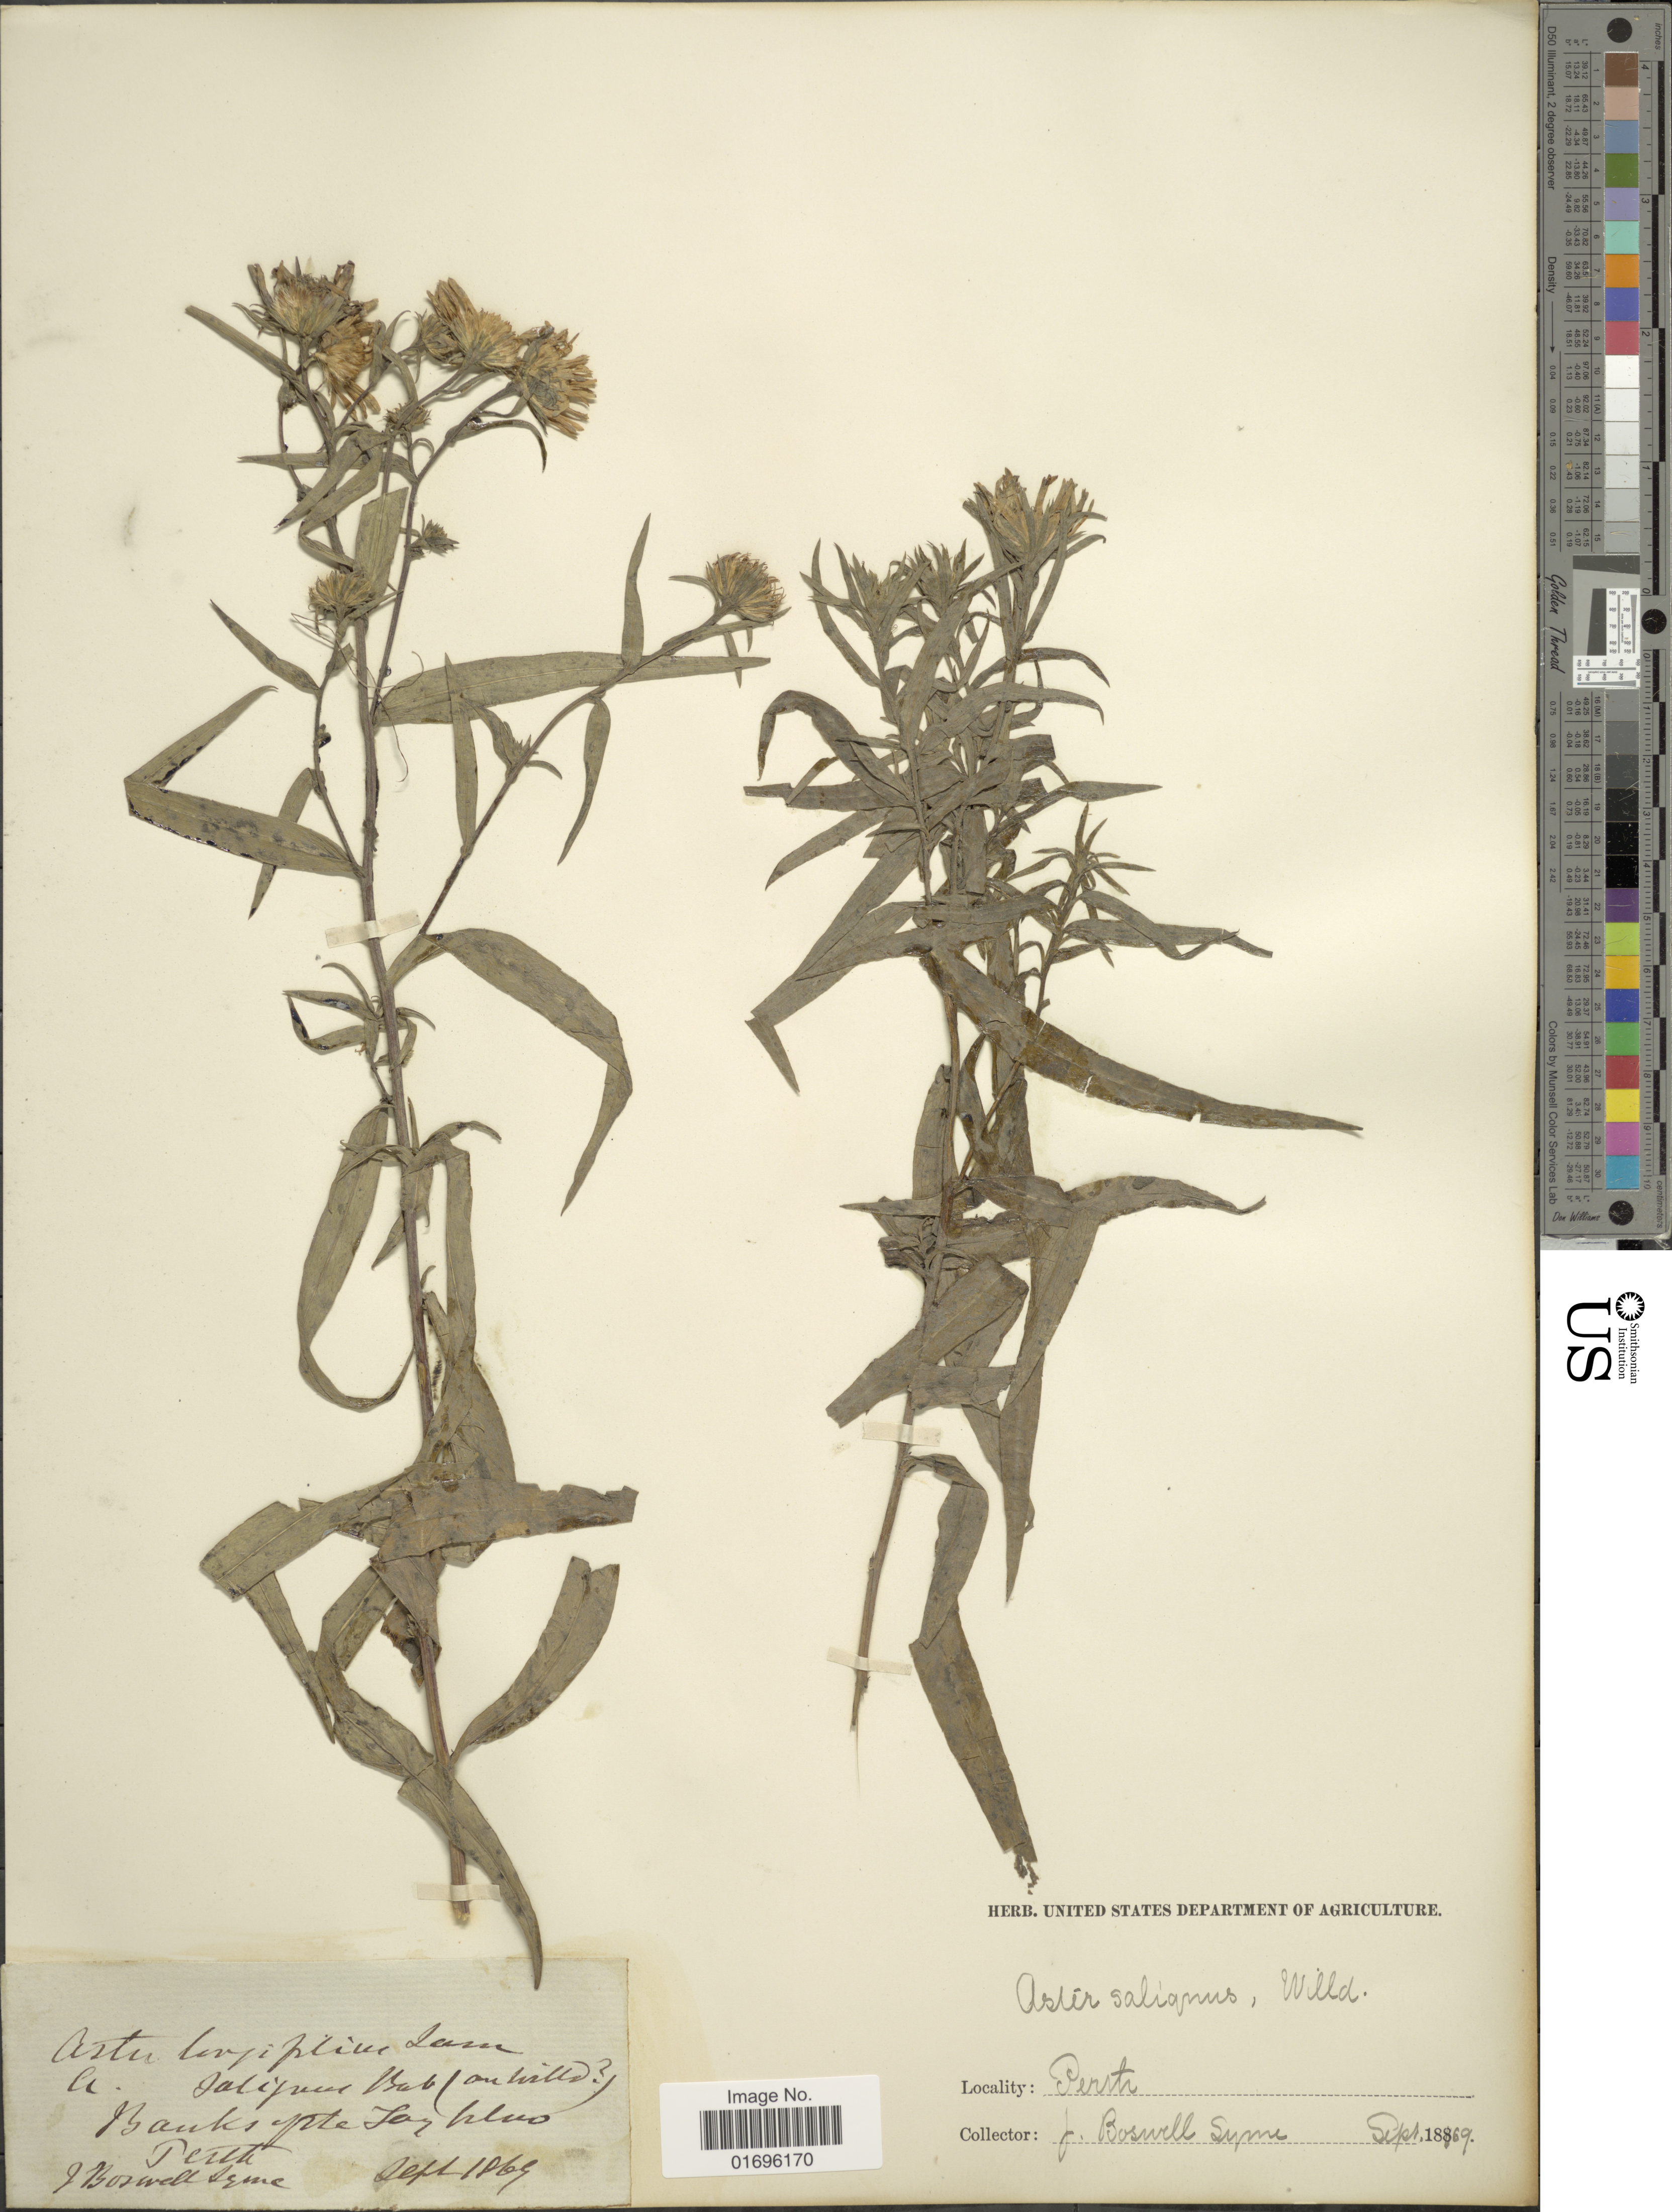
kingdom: Plantae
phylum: Tracheophyta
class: Magnoliopsida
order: Asterales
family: Asteraceae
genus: Aster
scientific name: Aster salignus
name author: Willd.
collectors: J. Syme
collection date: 1869-09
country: Australia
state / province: Western Australia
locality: Banks pte lay Hlou. Perth.